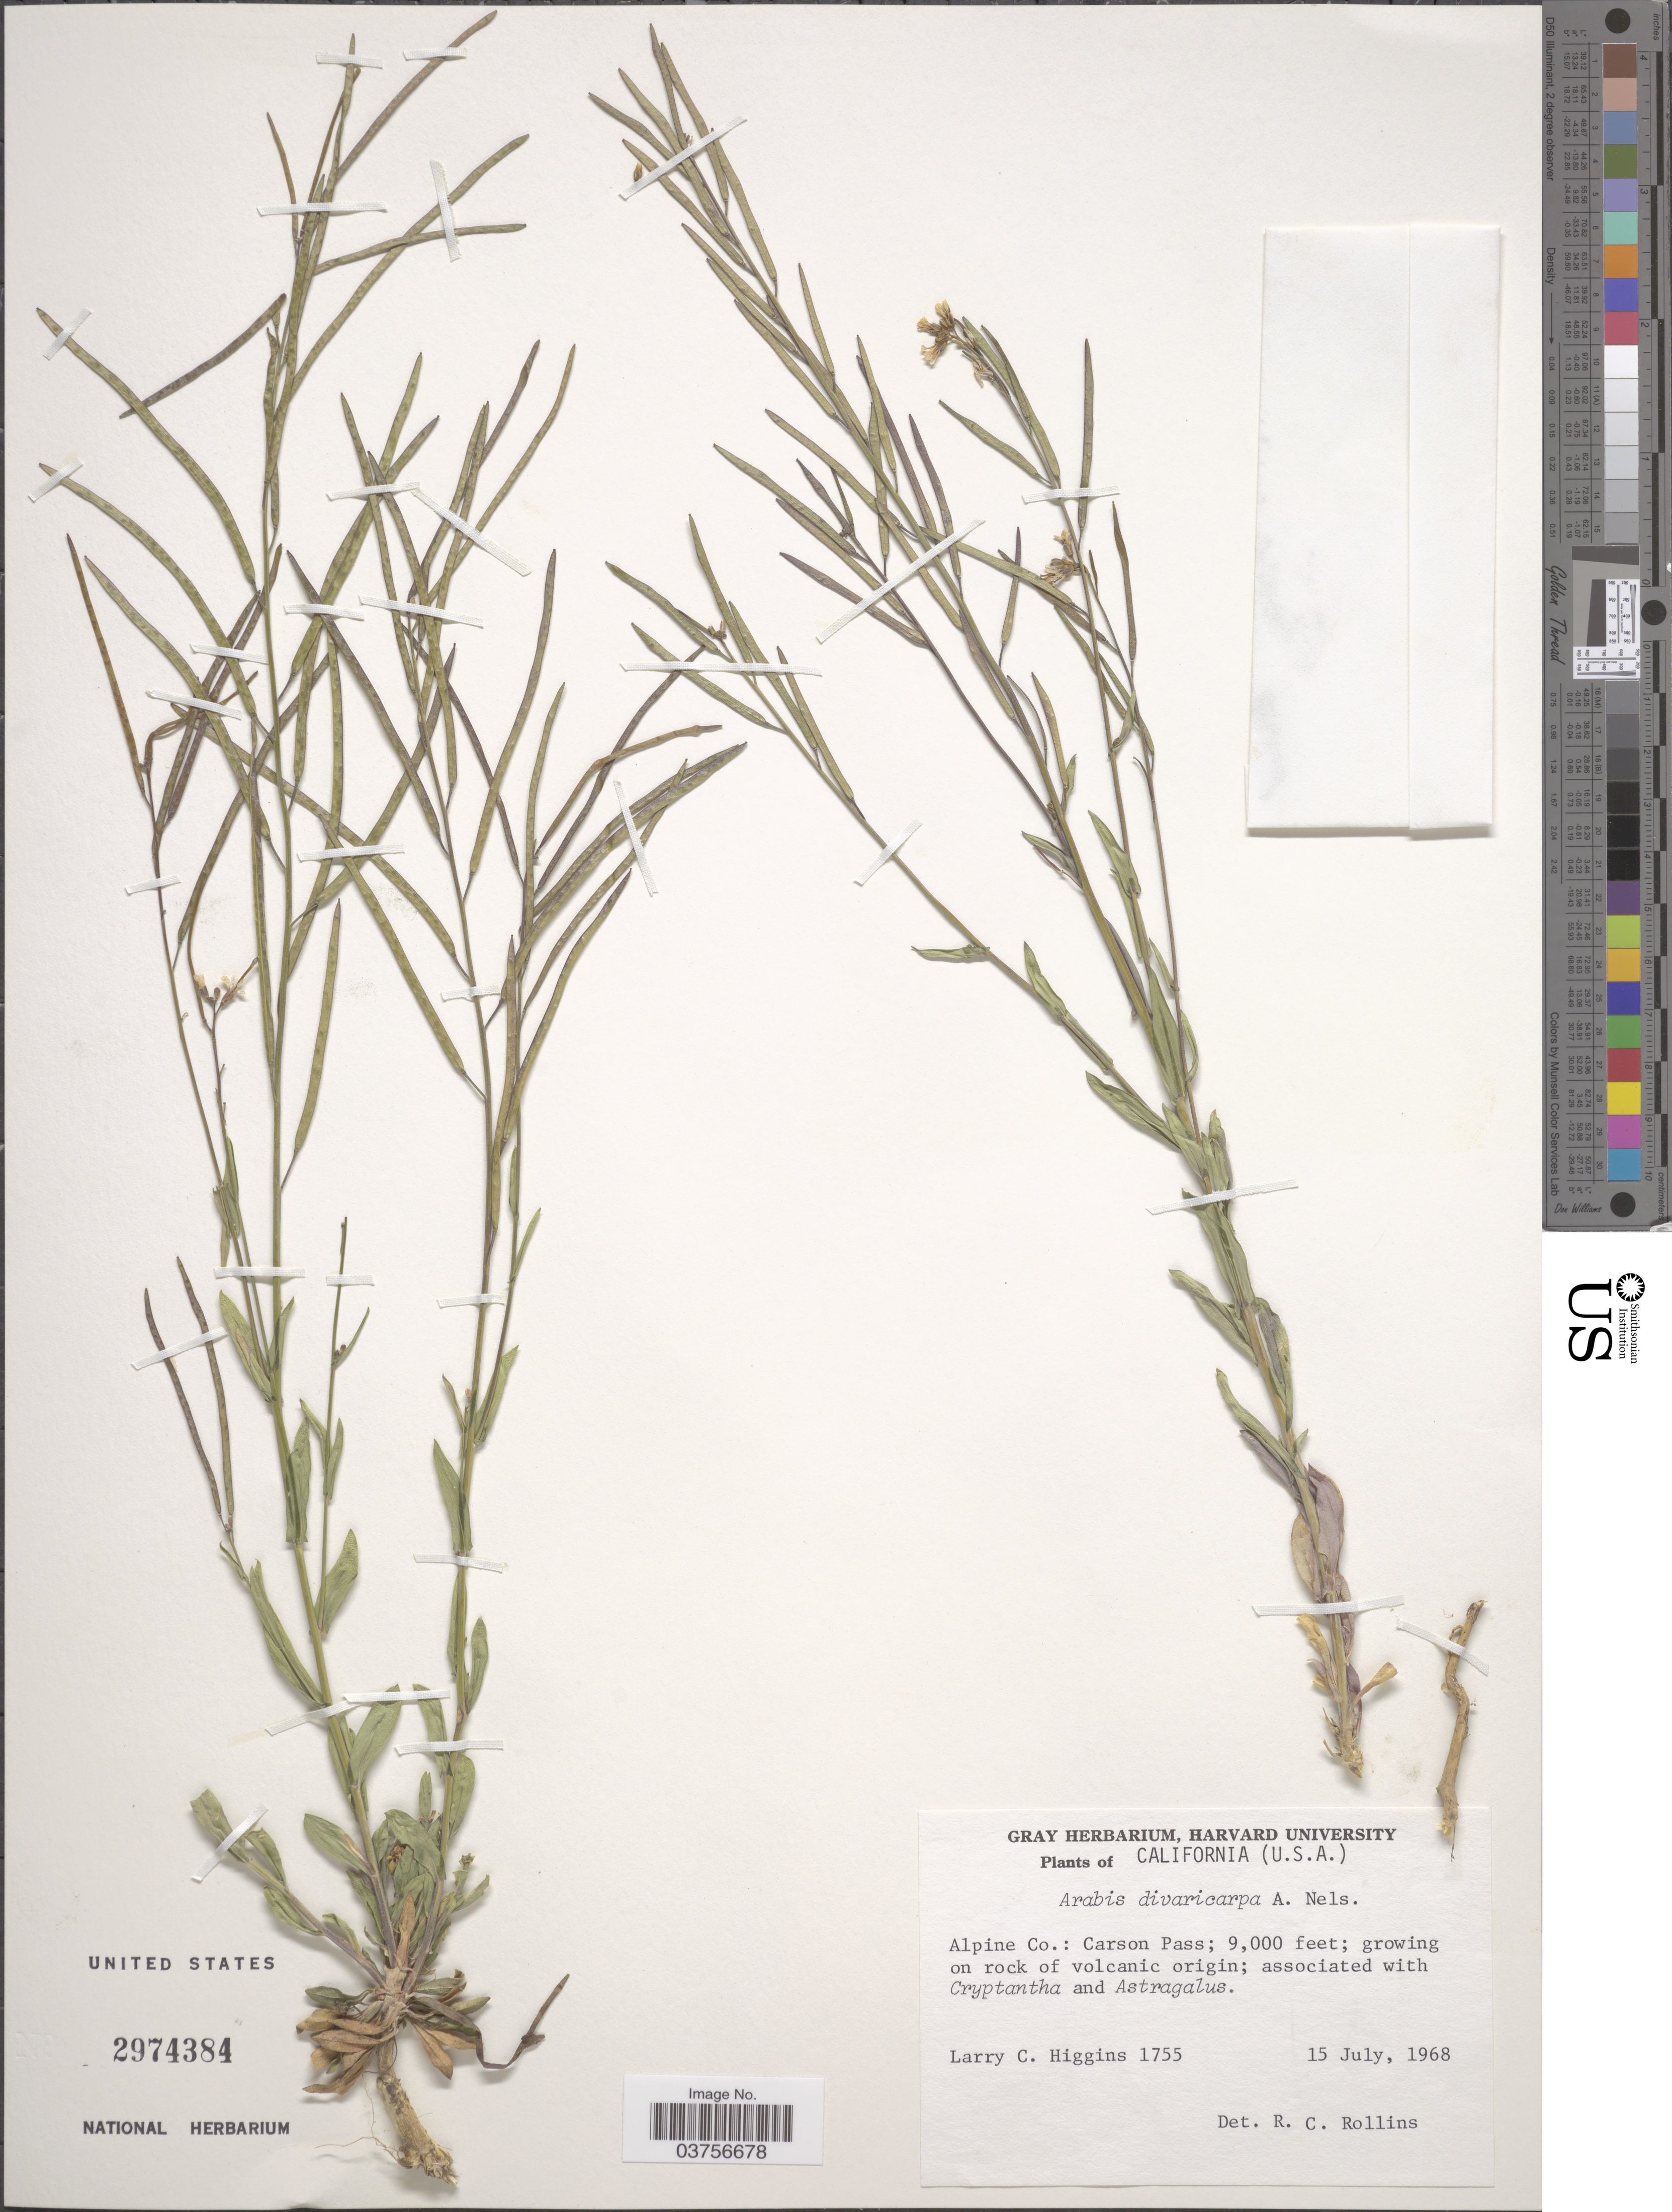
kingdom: Plantae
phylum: Tracheophyta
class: Magnoliopsida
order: Brassicales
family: Brassicaceae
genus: Arabis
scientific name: Arabis divaricarpa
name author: A. Nelson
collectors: L. Higgins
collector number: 1755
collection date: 1968-07-15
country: United States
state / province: California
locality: Alpine Co.: Carson Pass.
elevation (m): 2743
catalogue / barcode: US 2974384